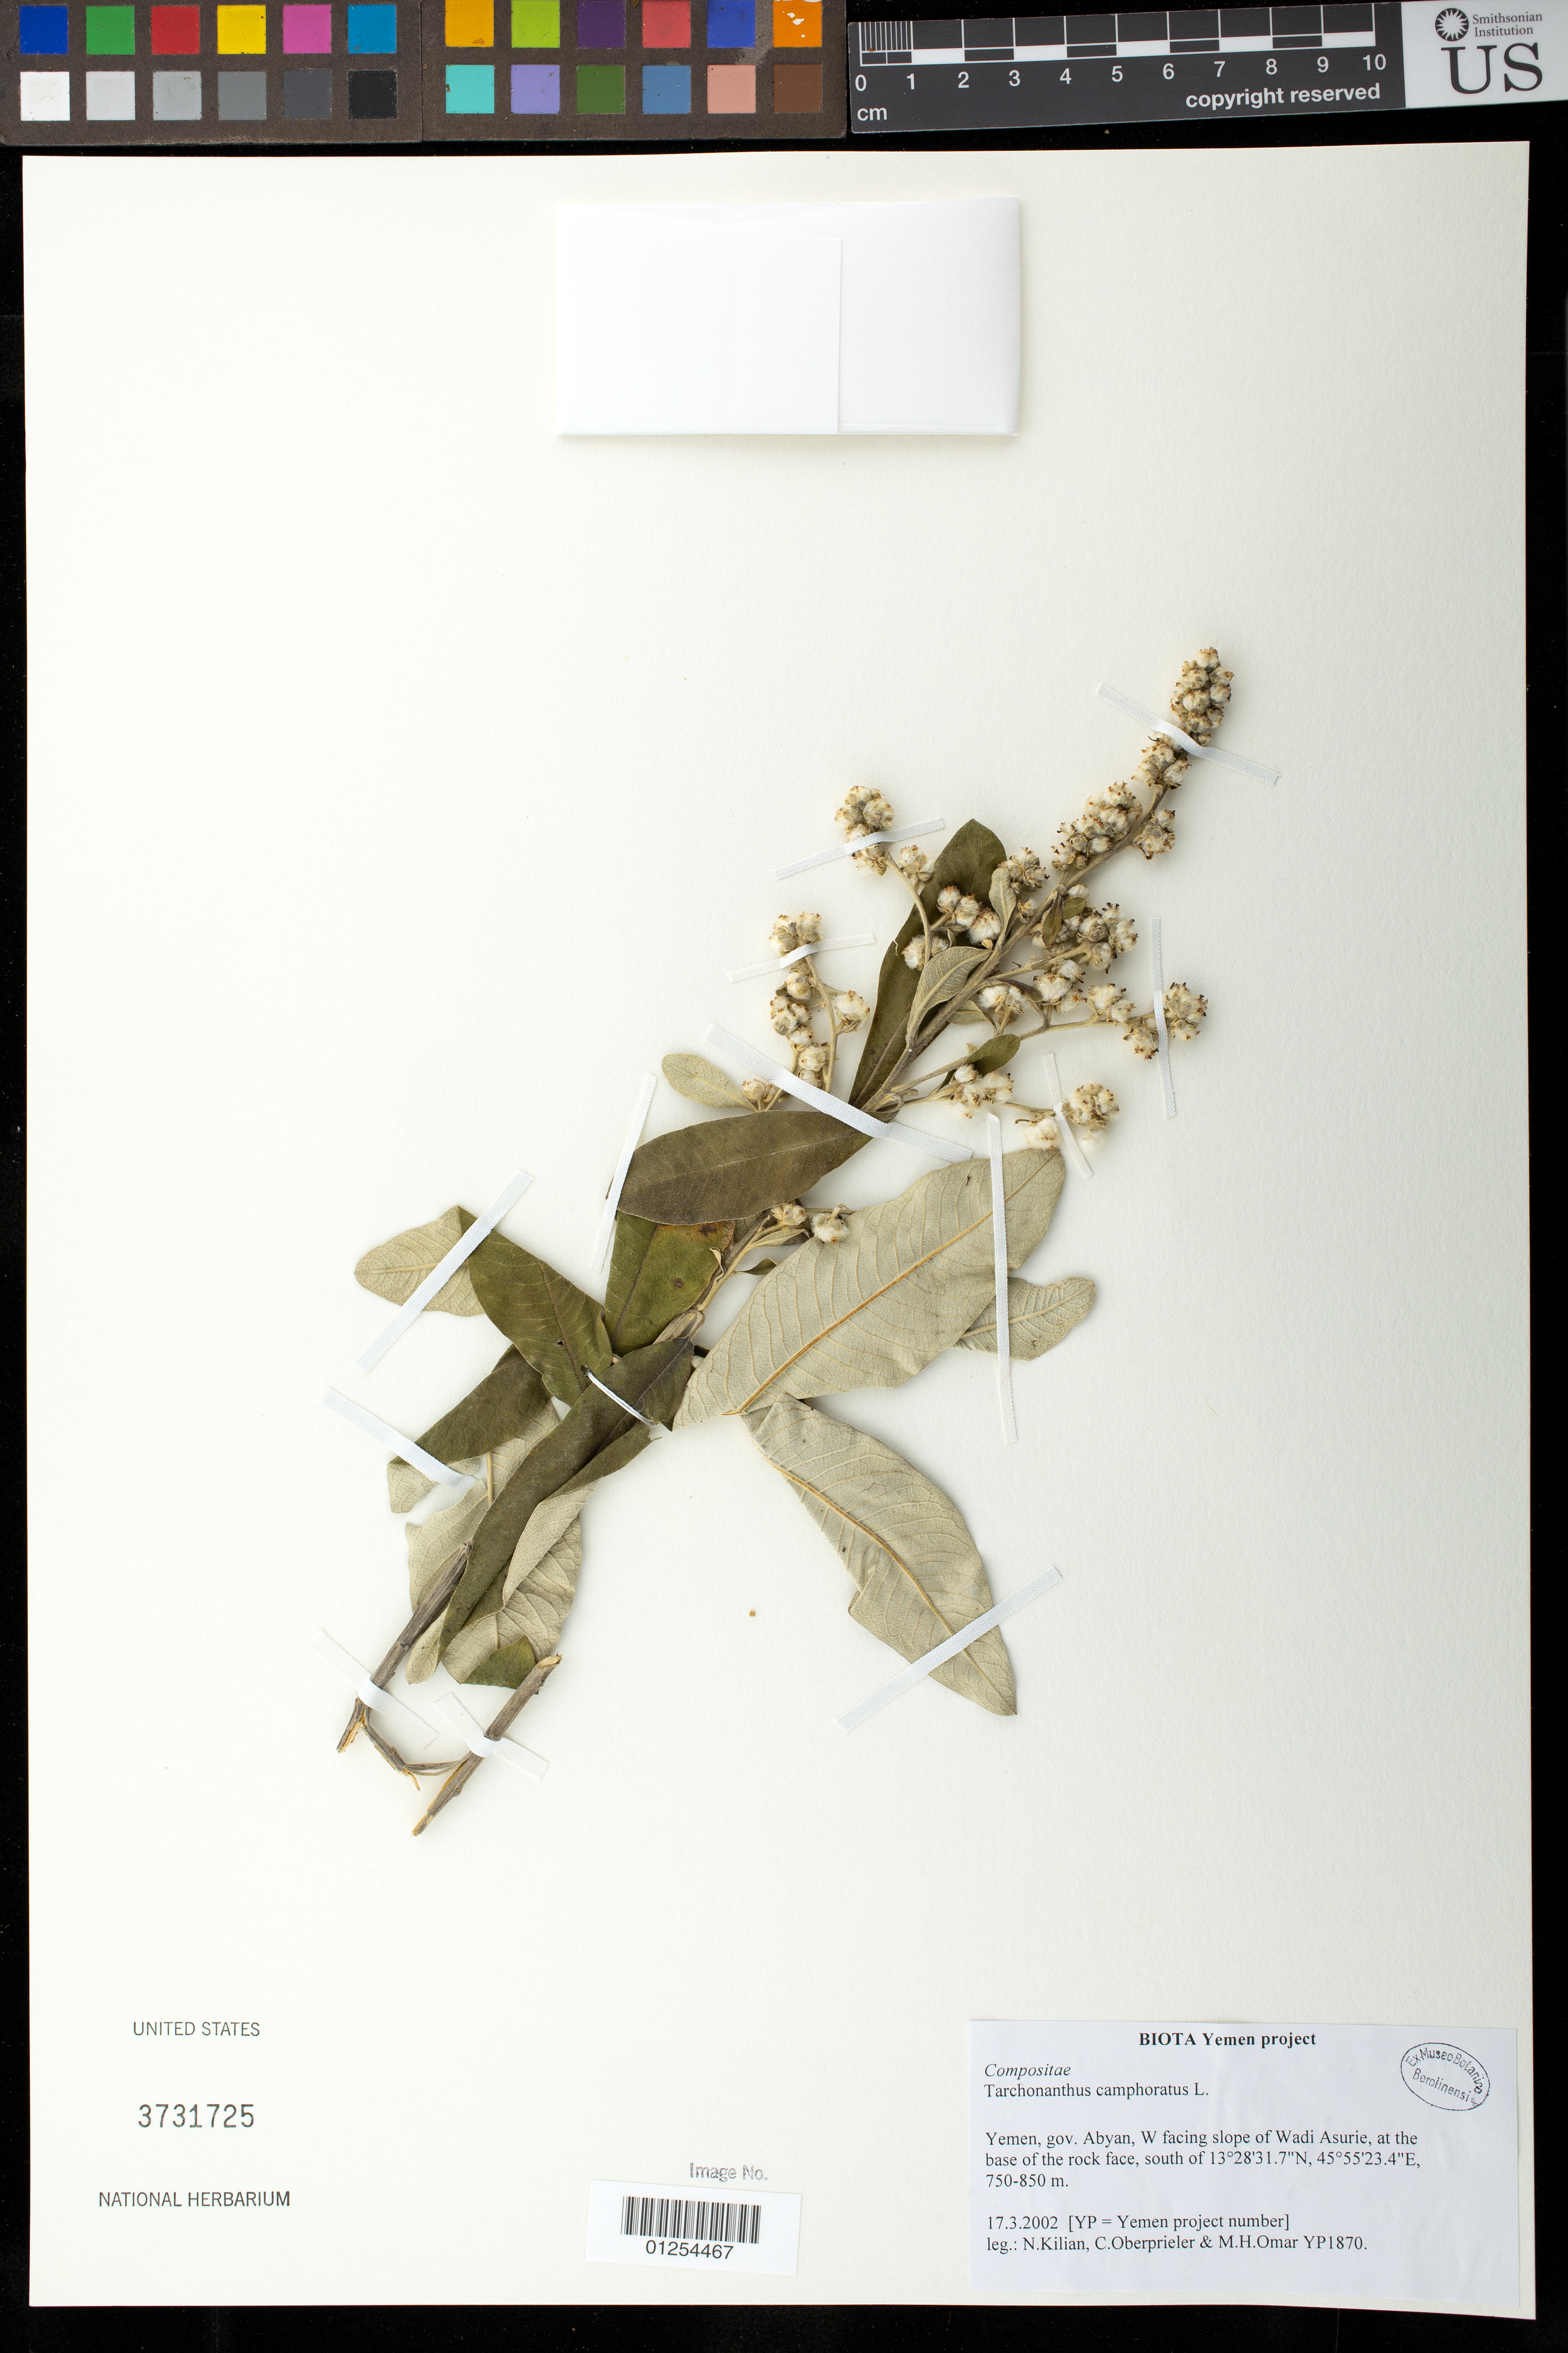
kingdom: Plantae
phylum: Tracheophyta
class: Magnoliopsida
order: Asterales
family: Asteraceae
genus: Tarchonanthus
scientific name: Tarchonanthus camphoratus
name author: L.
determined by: Kilian, Norbert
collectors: M. Omar & C. Oberprieler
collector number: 1870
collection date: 2002-03-17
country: Yemen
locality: Yemen, gov. Abyan, W facing slope of Wadi Asurie, at the base of the rock face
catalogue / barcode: US 3731725